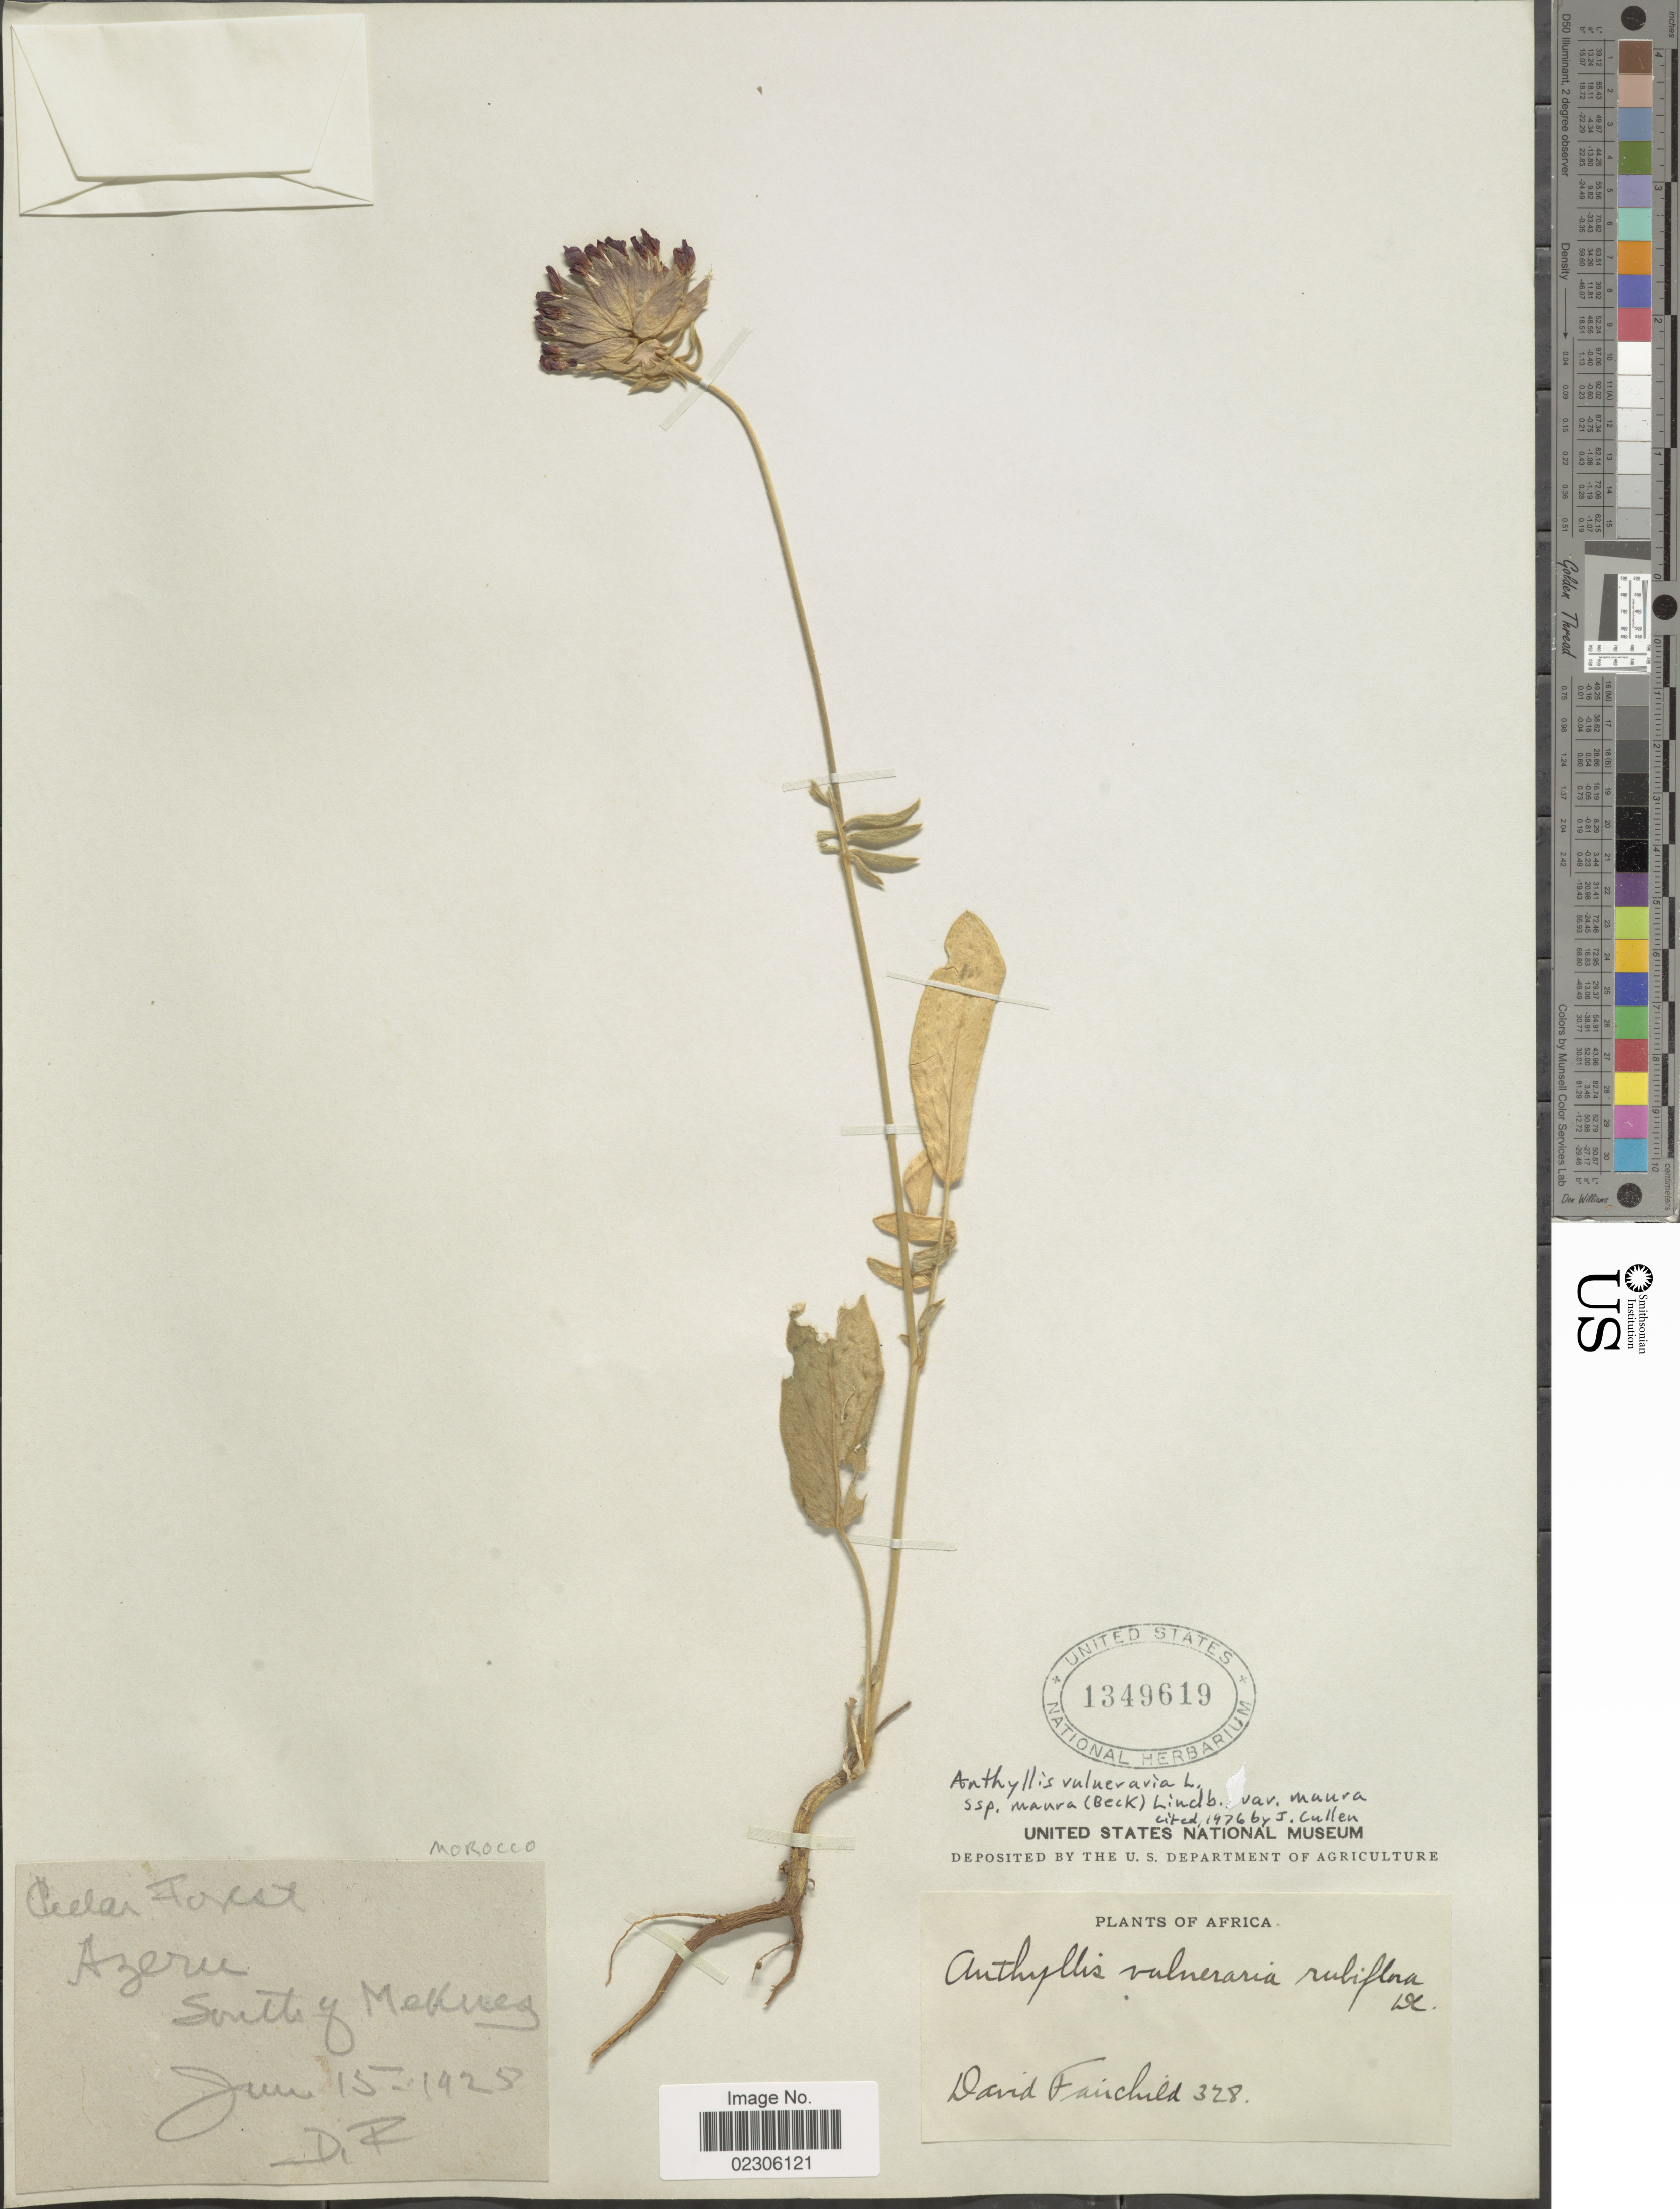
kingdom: Plantae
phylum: Tracheophyta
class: Magnoliopsida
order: Fabales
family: Fabaceae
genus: Anthyllis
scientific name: Anthyllis vulneraria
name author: L.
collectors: D. Fairchild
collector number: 328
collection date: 1928-06-15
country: Morocco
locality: Azeru, South of Meknes, Africa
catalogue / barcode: US 1349619